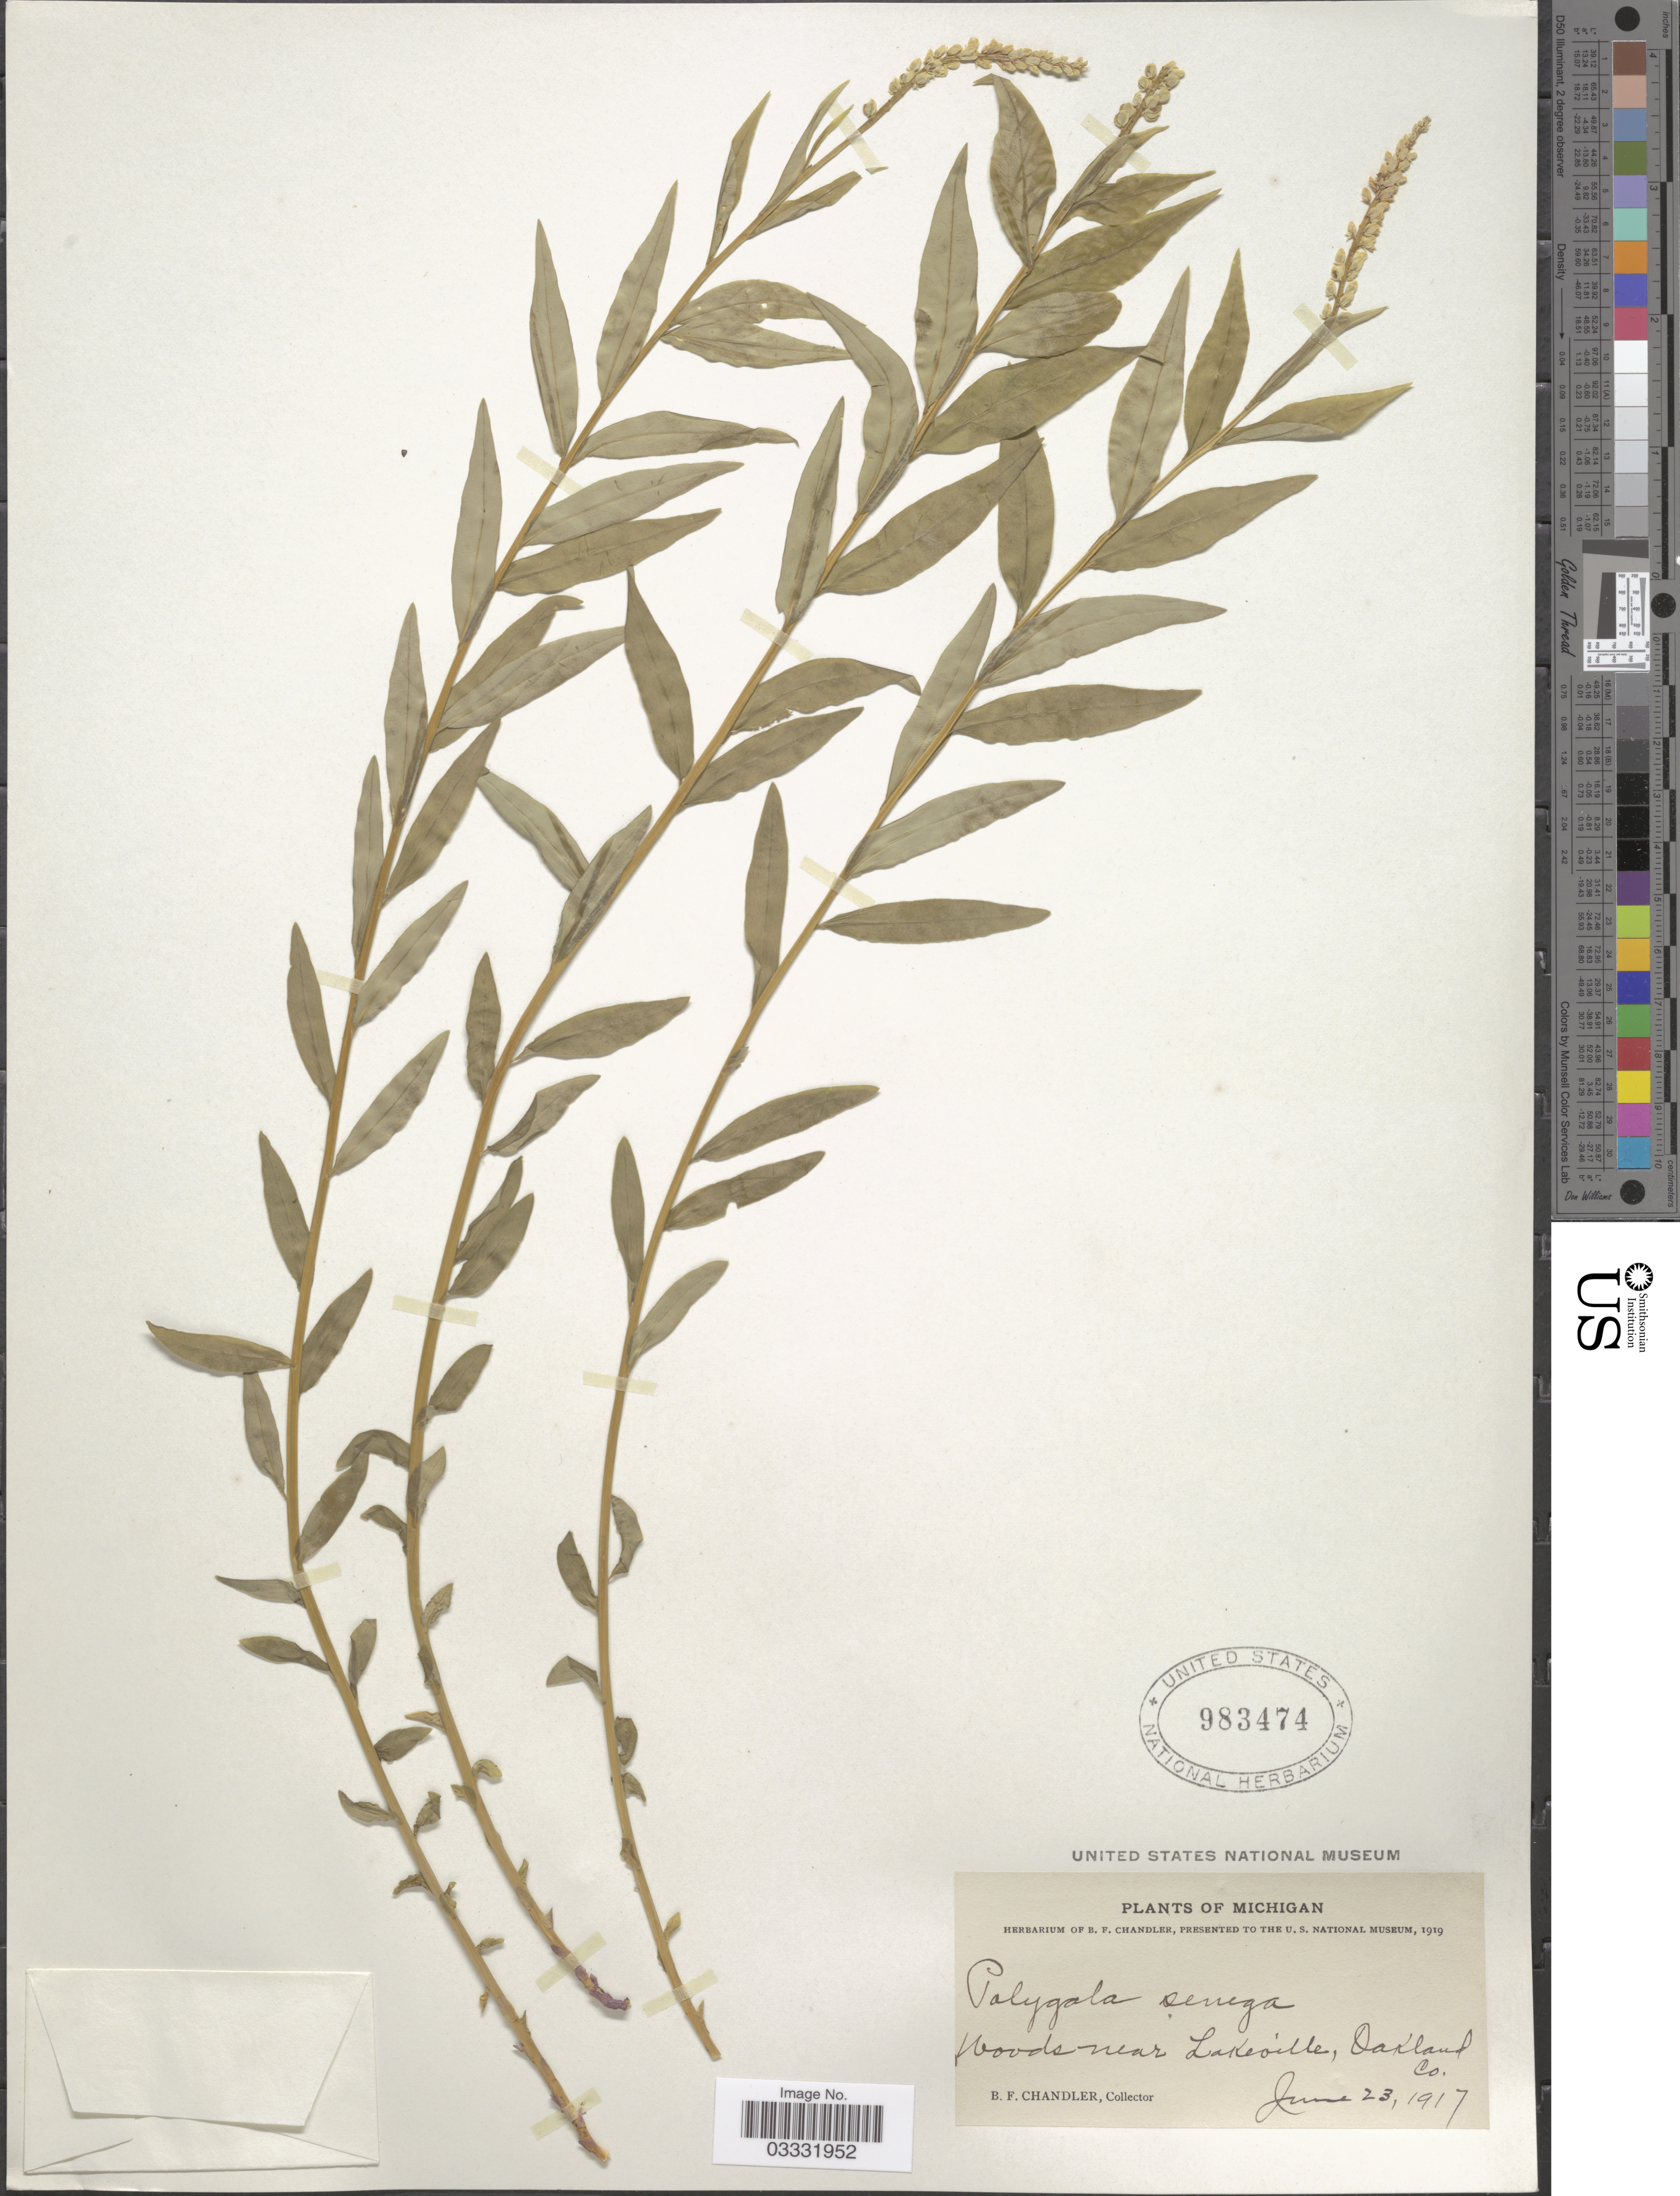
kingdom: Plantae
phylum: Tracheophyta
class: Magnoliopsida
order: Fabales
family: Polygalaceae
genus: Polygala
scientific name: Polygala senega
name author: L.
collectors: B. F. Chandler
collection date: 1917-06-23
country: United States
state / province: Michigan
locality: Woods near Lakeville, Oakland Co.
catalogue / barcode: US 983474